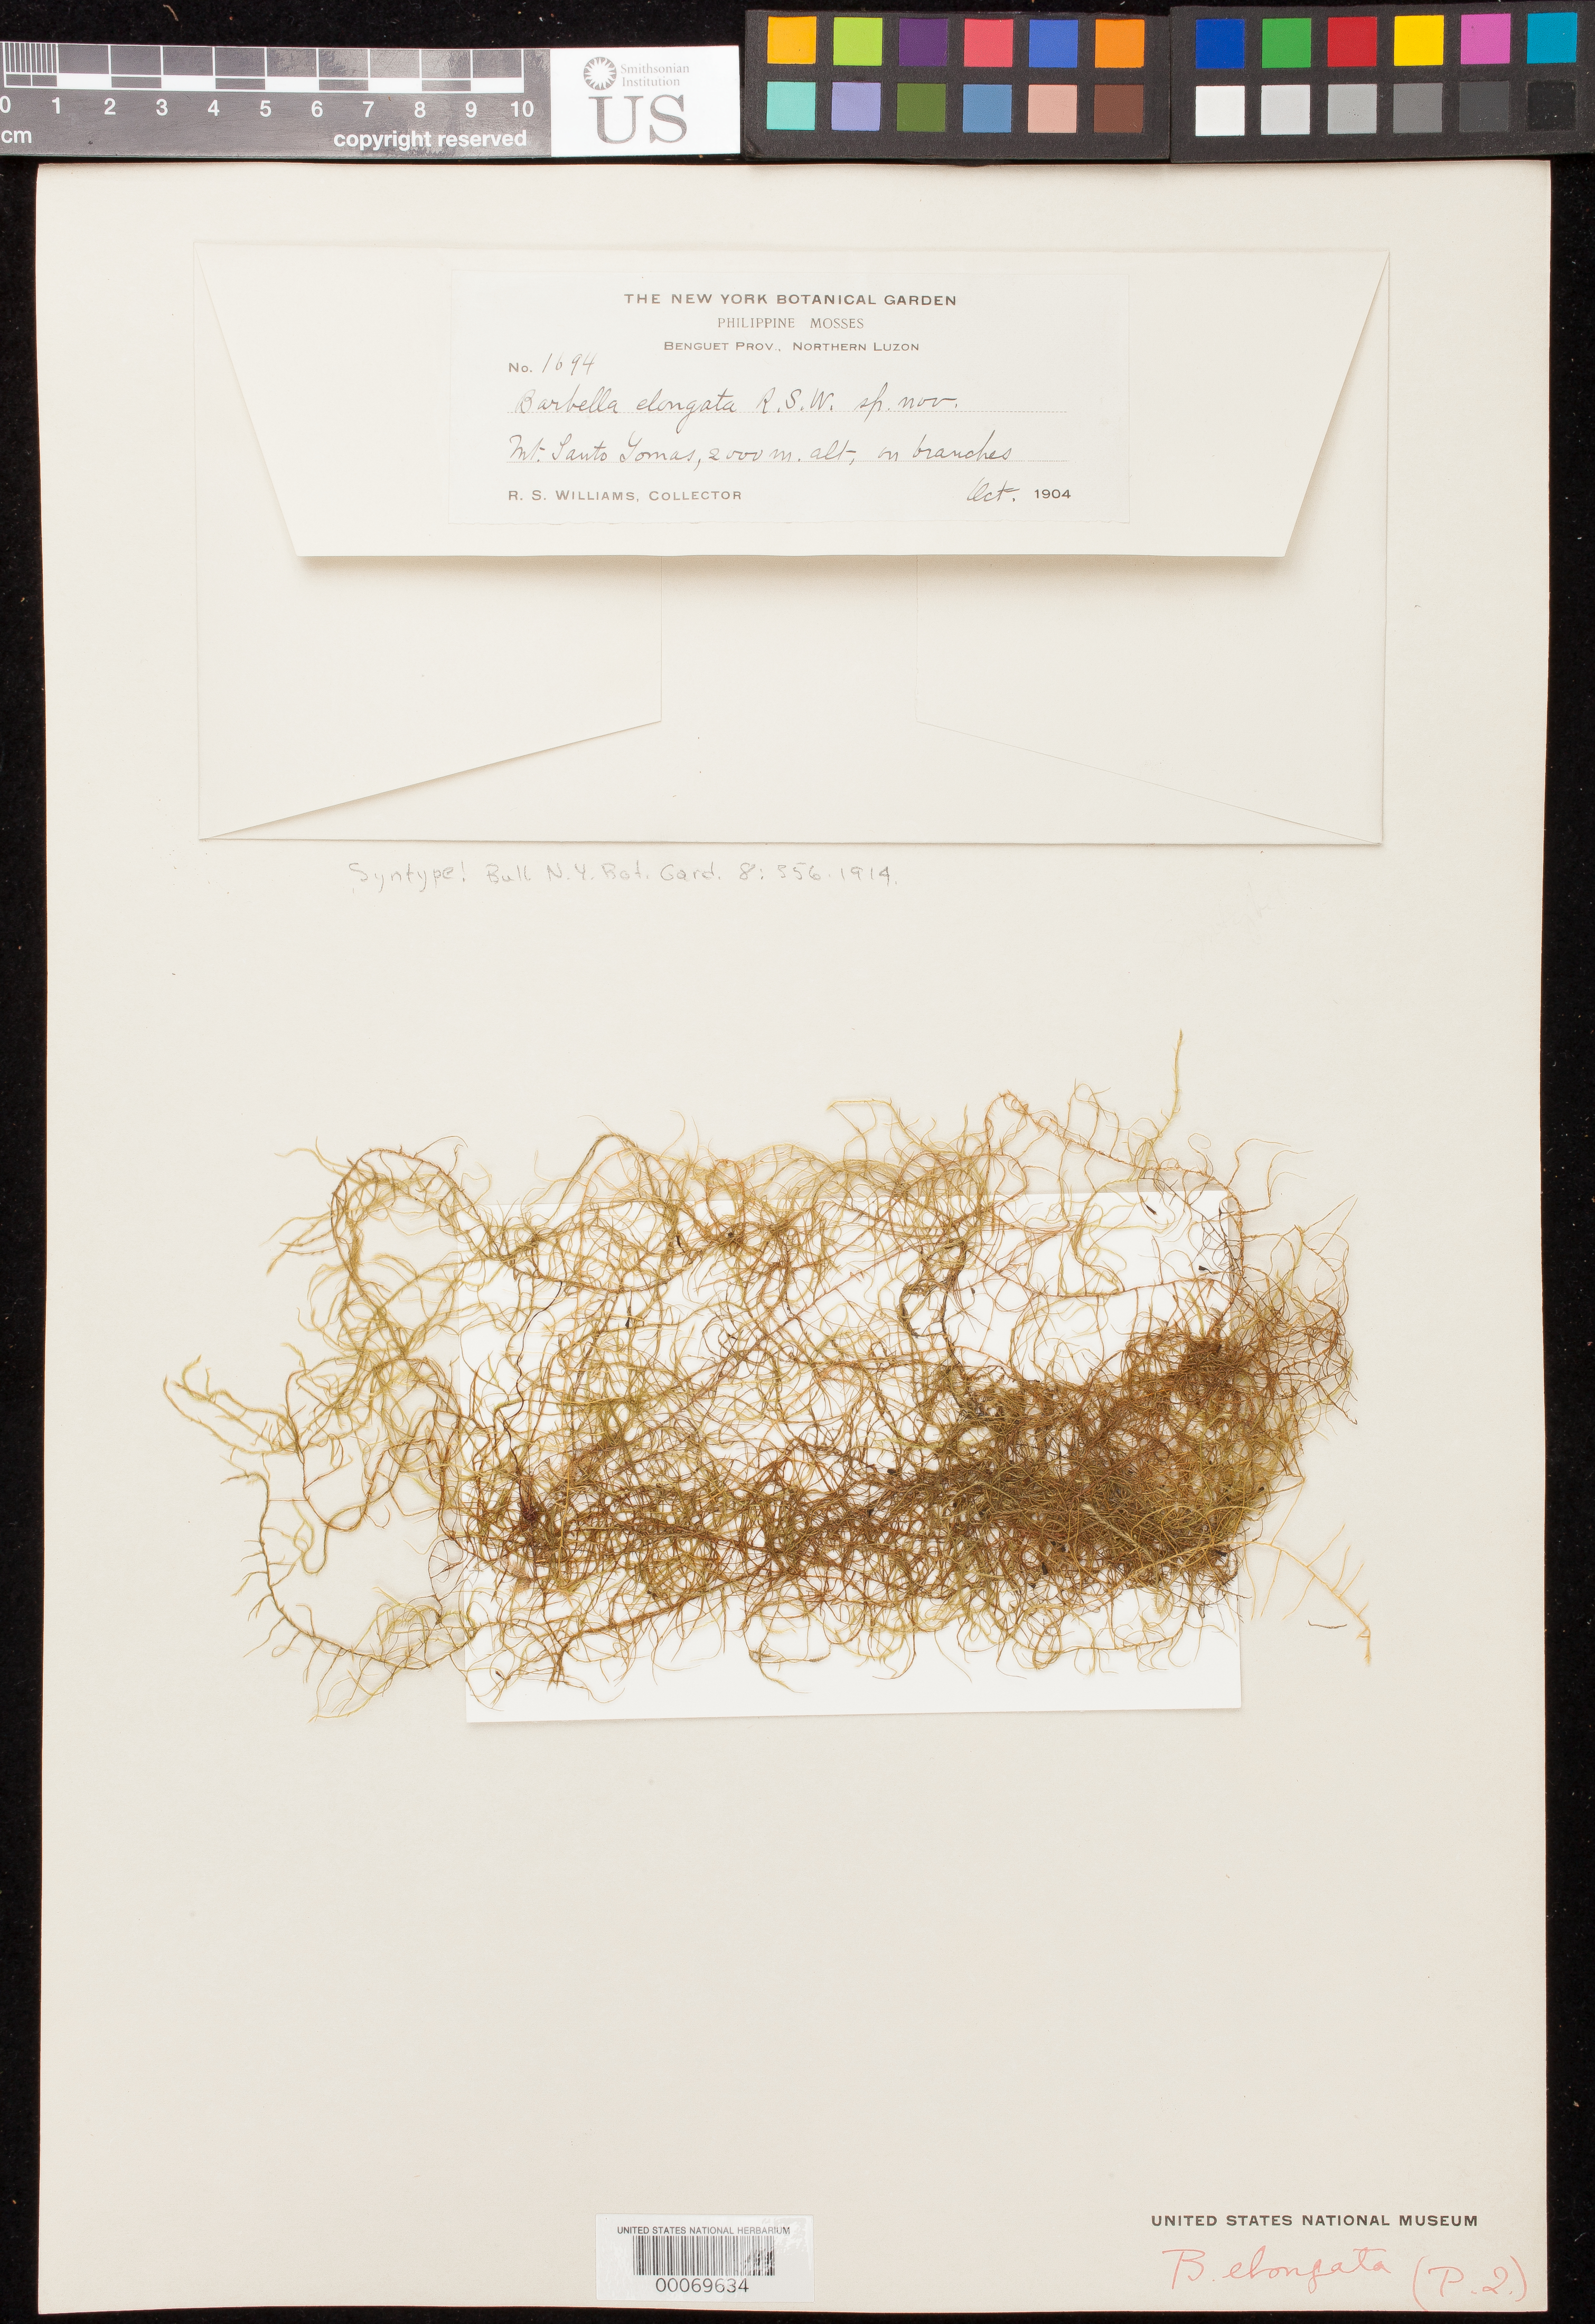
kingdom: Plantae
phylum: Bryophyta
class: Bryopsida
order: Hypnales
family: Meteoriaceae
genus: Barbella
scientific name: Barbella elongata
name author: R.S. Williams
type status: Syntype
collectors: R. S. Williams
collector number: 1694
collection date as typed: Oct 1904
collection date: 1904-10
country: Philippines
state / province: Cordillera (Administrative Region)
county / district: Benguet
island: Luzon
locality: Mt. Santo Tomas.